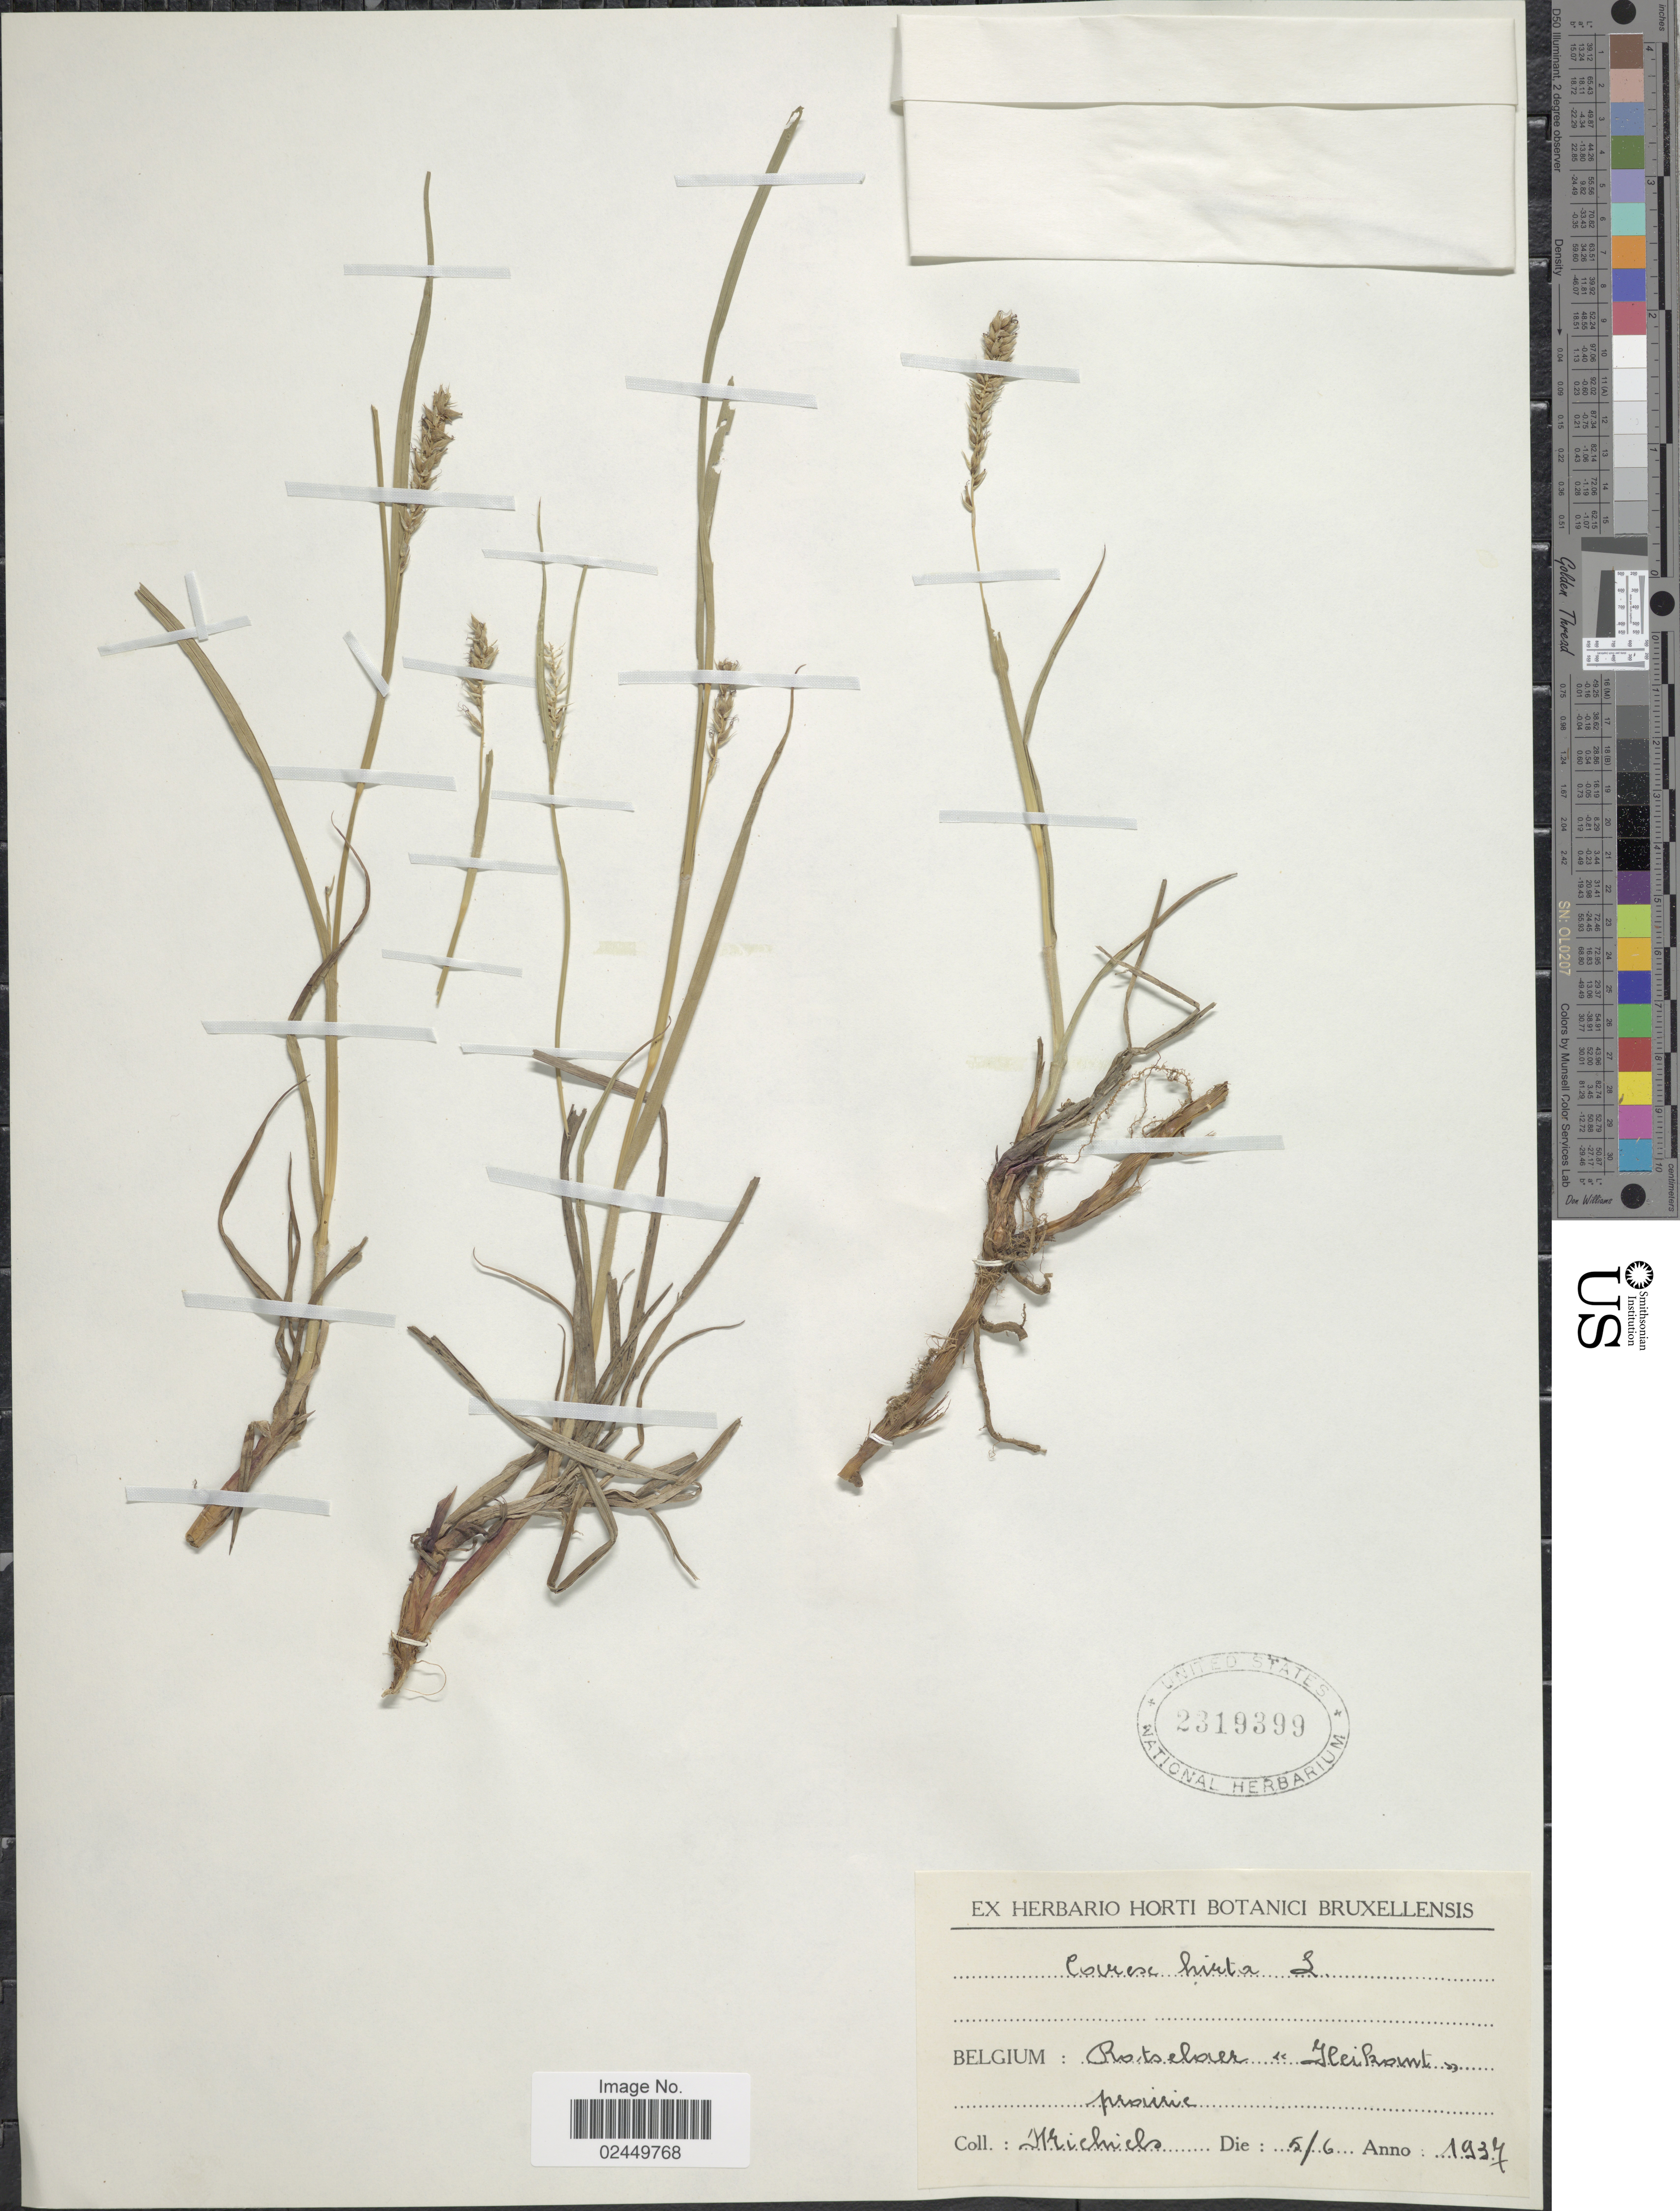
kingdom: Plantae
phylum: Tracheophyta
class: Liliopsida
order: Poales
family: Cyperaceae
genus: Carex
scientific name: Carex hirta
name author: L.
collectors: -. Michiels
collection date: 1937-06-05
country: Belgium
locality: Rotselaer <<Heikomt>>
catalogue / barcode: US 2319399